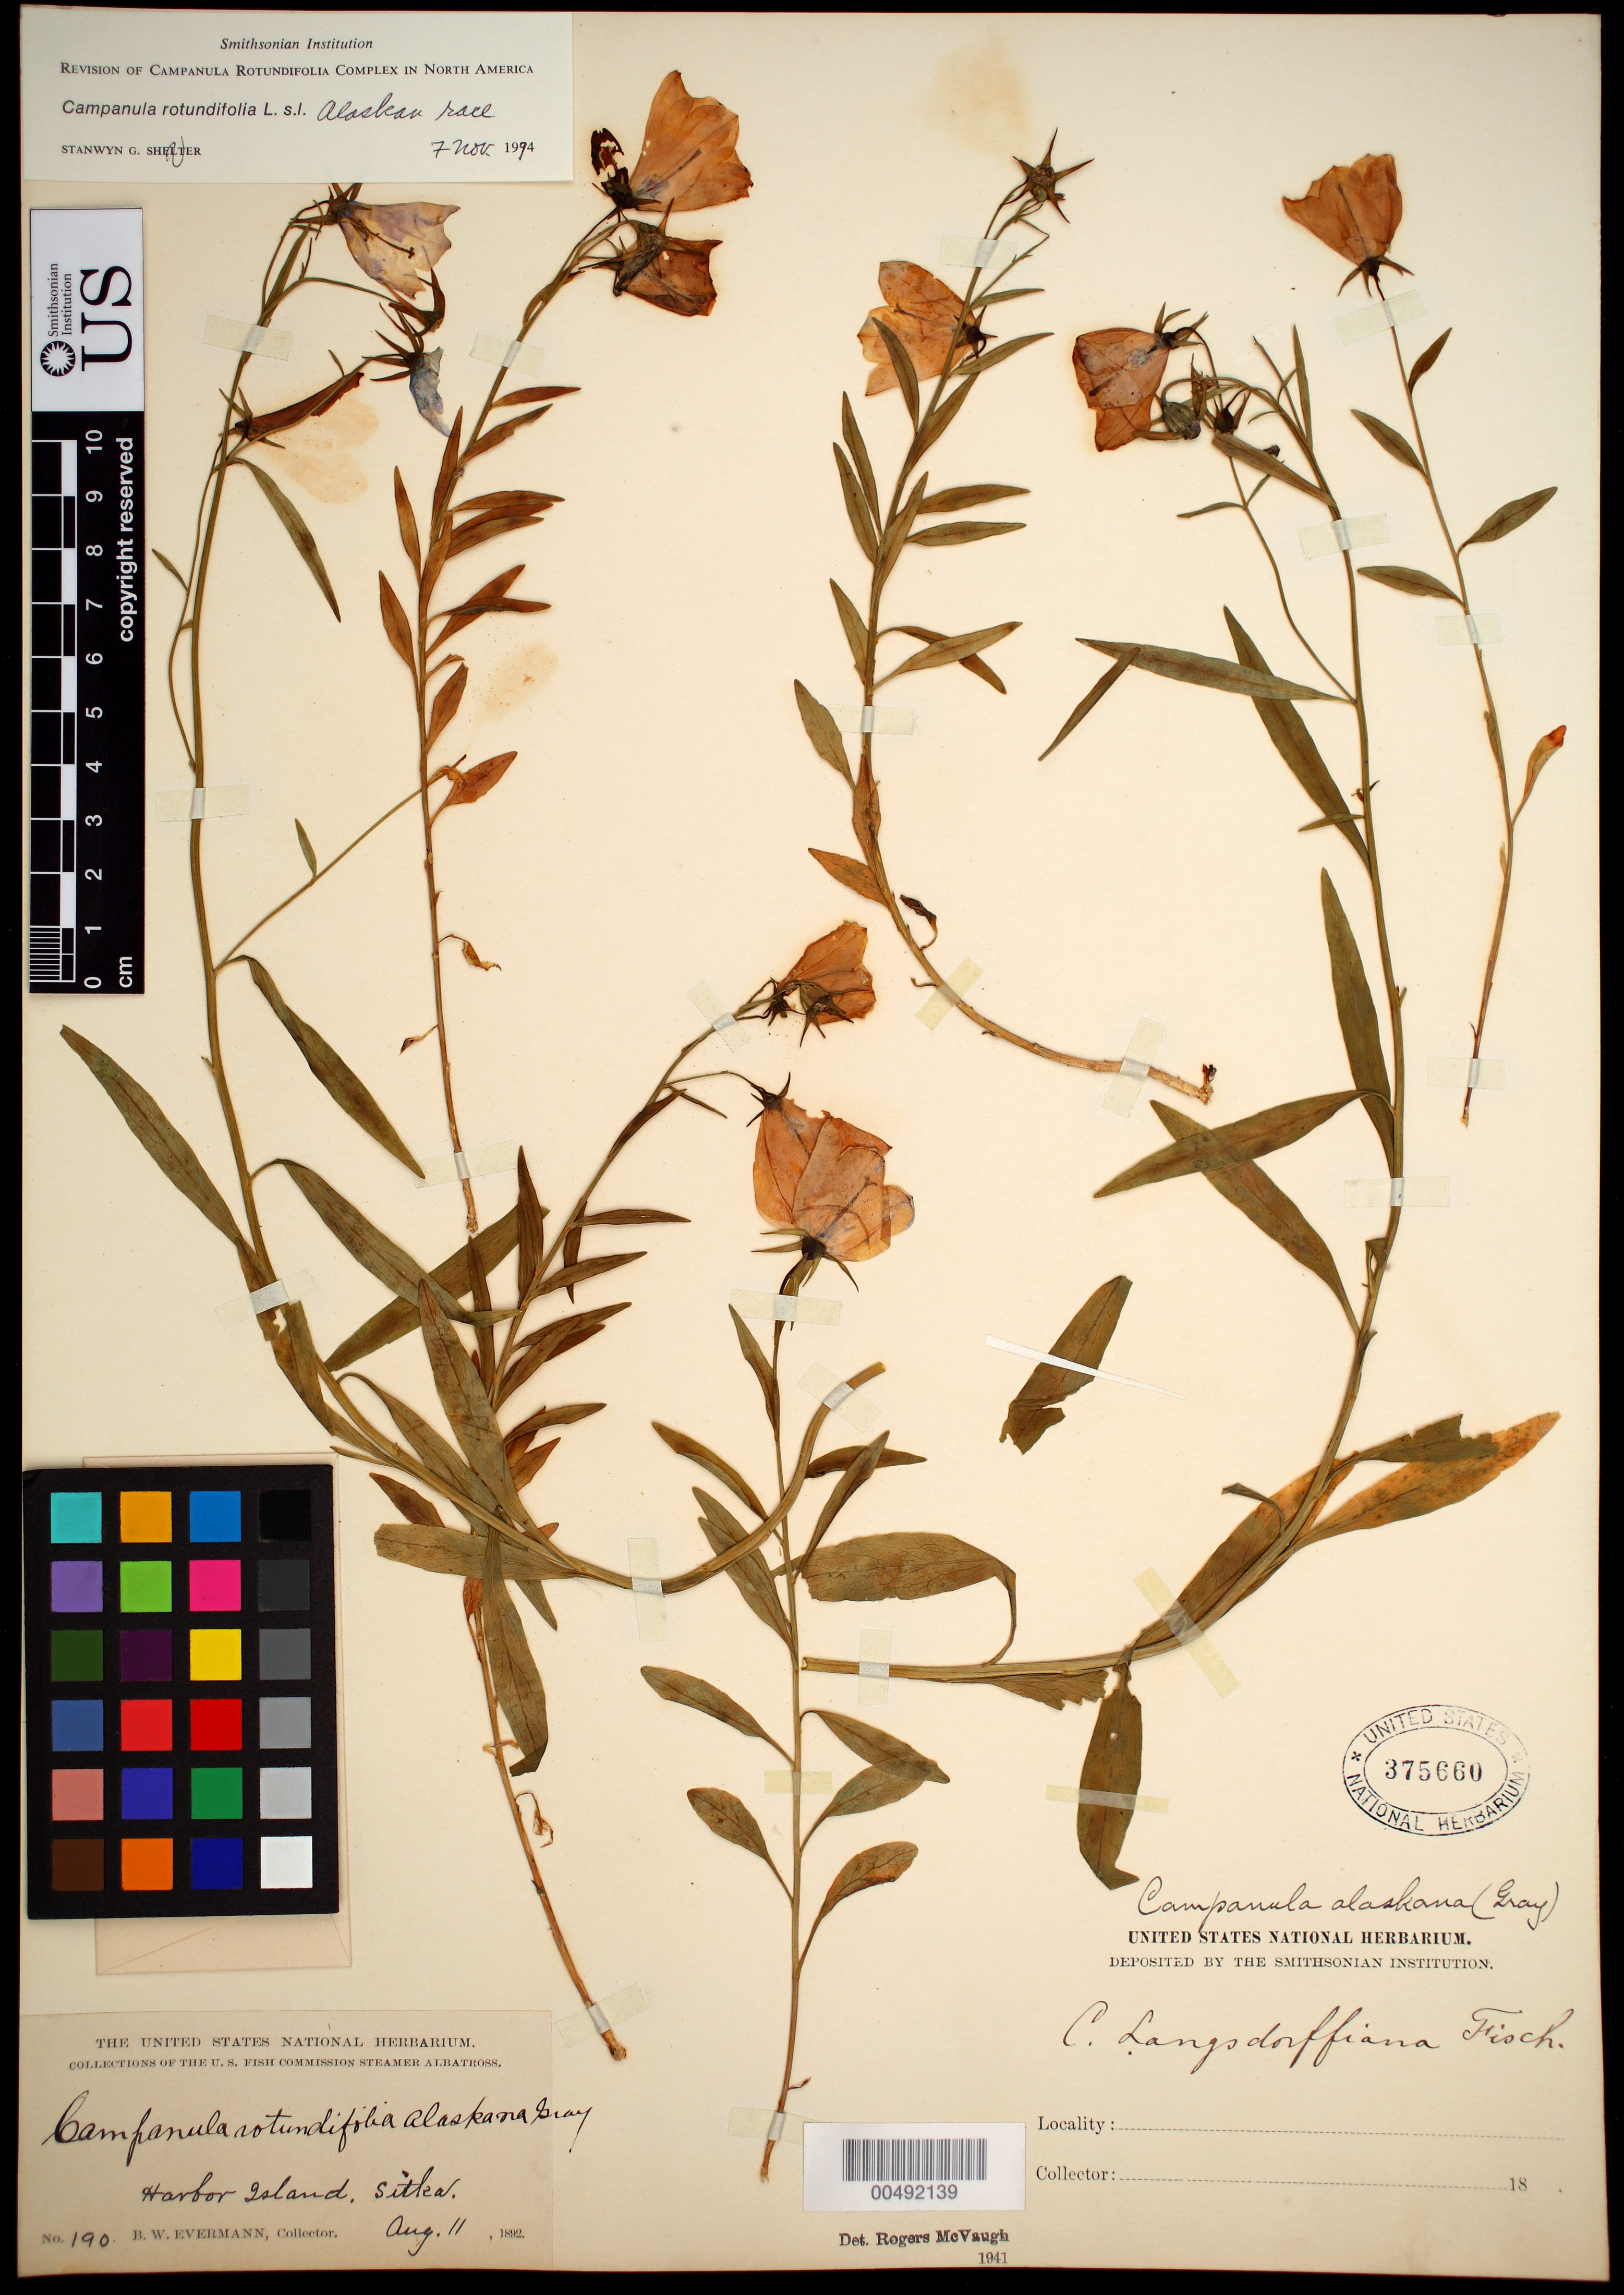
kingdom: Plantae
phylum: Tracheophyta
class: Magnoliopsida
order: Asterales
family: Campanulaceae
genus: Campanula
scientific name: Campanula rotundifolia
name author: L.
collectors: B. W. Evermann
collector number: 190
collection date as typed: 11 Aug 1892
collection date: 1892-08-11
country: United States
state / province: Alaska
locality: Sitka, Harbor Island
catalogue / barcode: US 375660